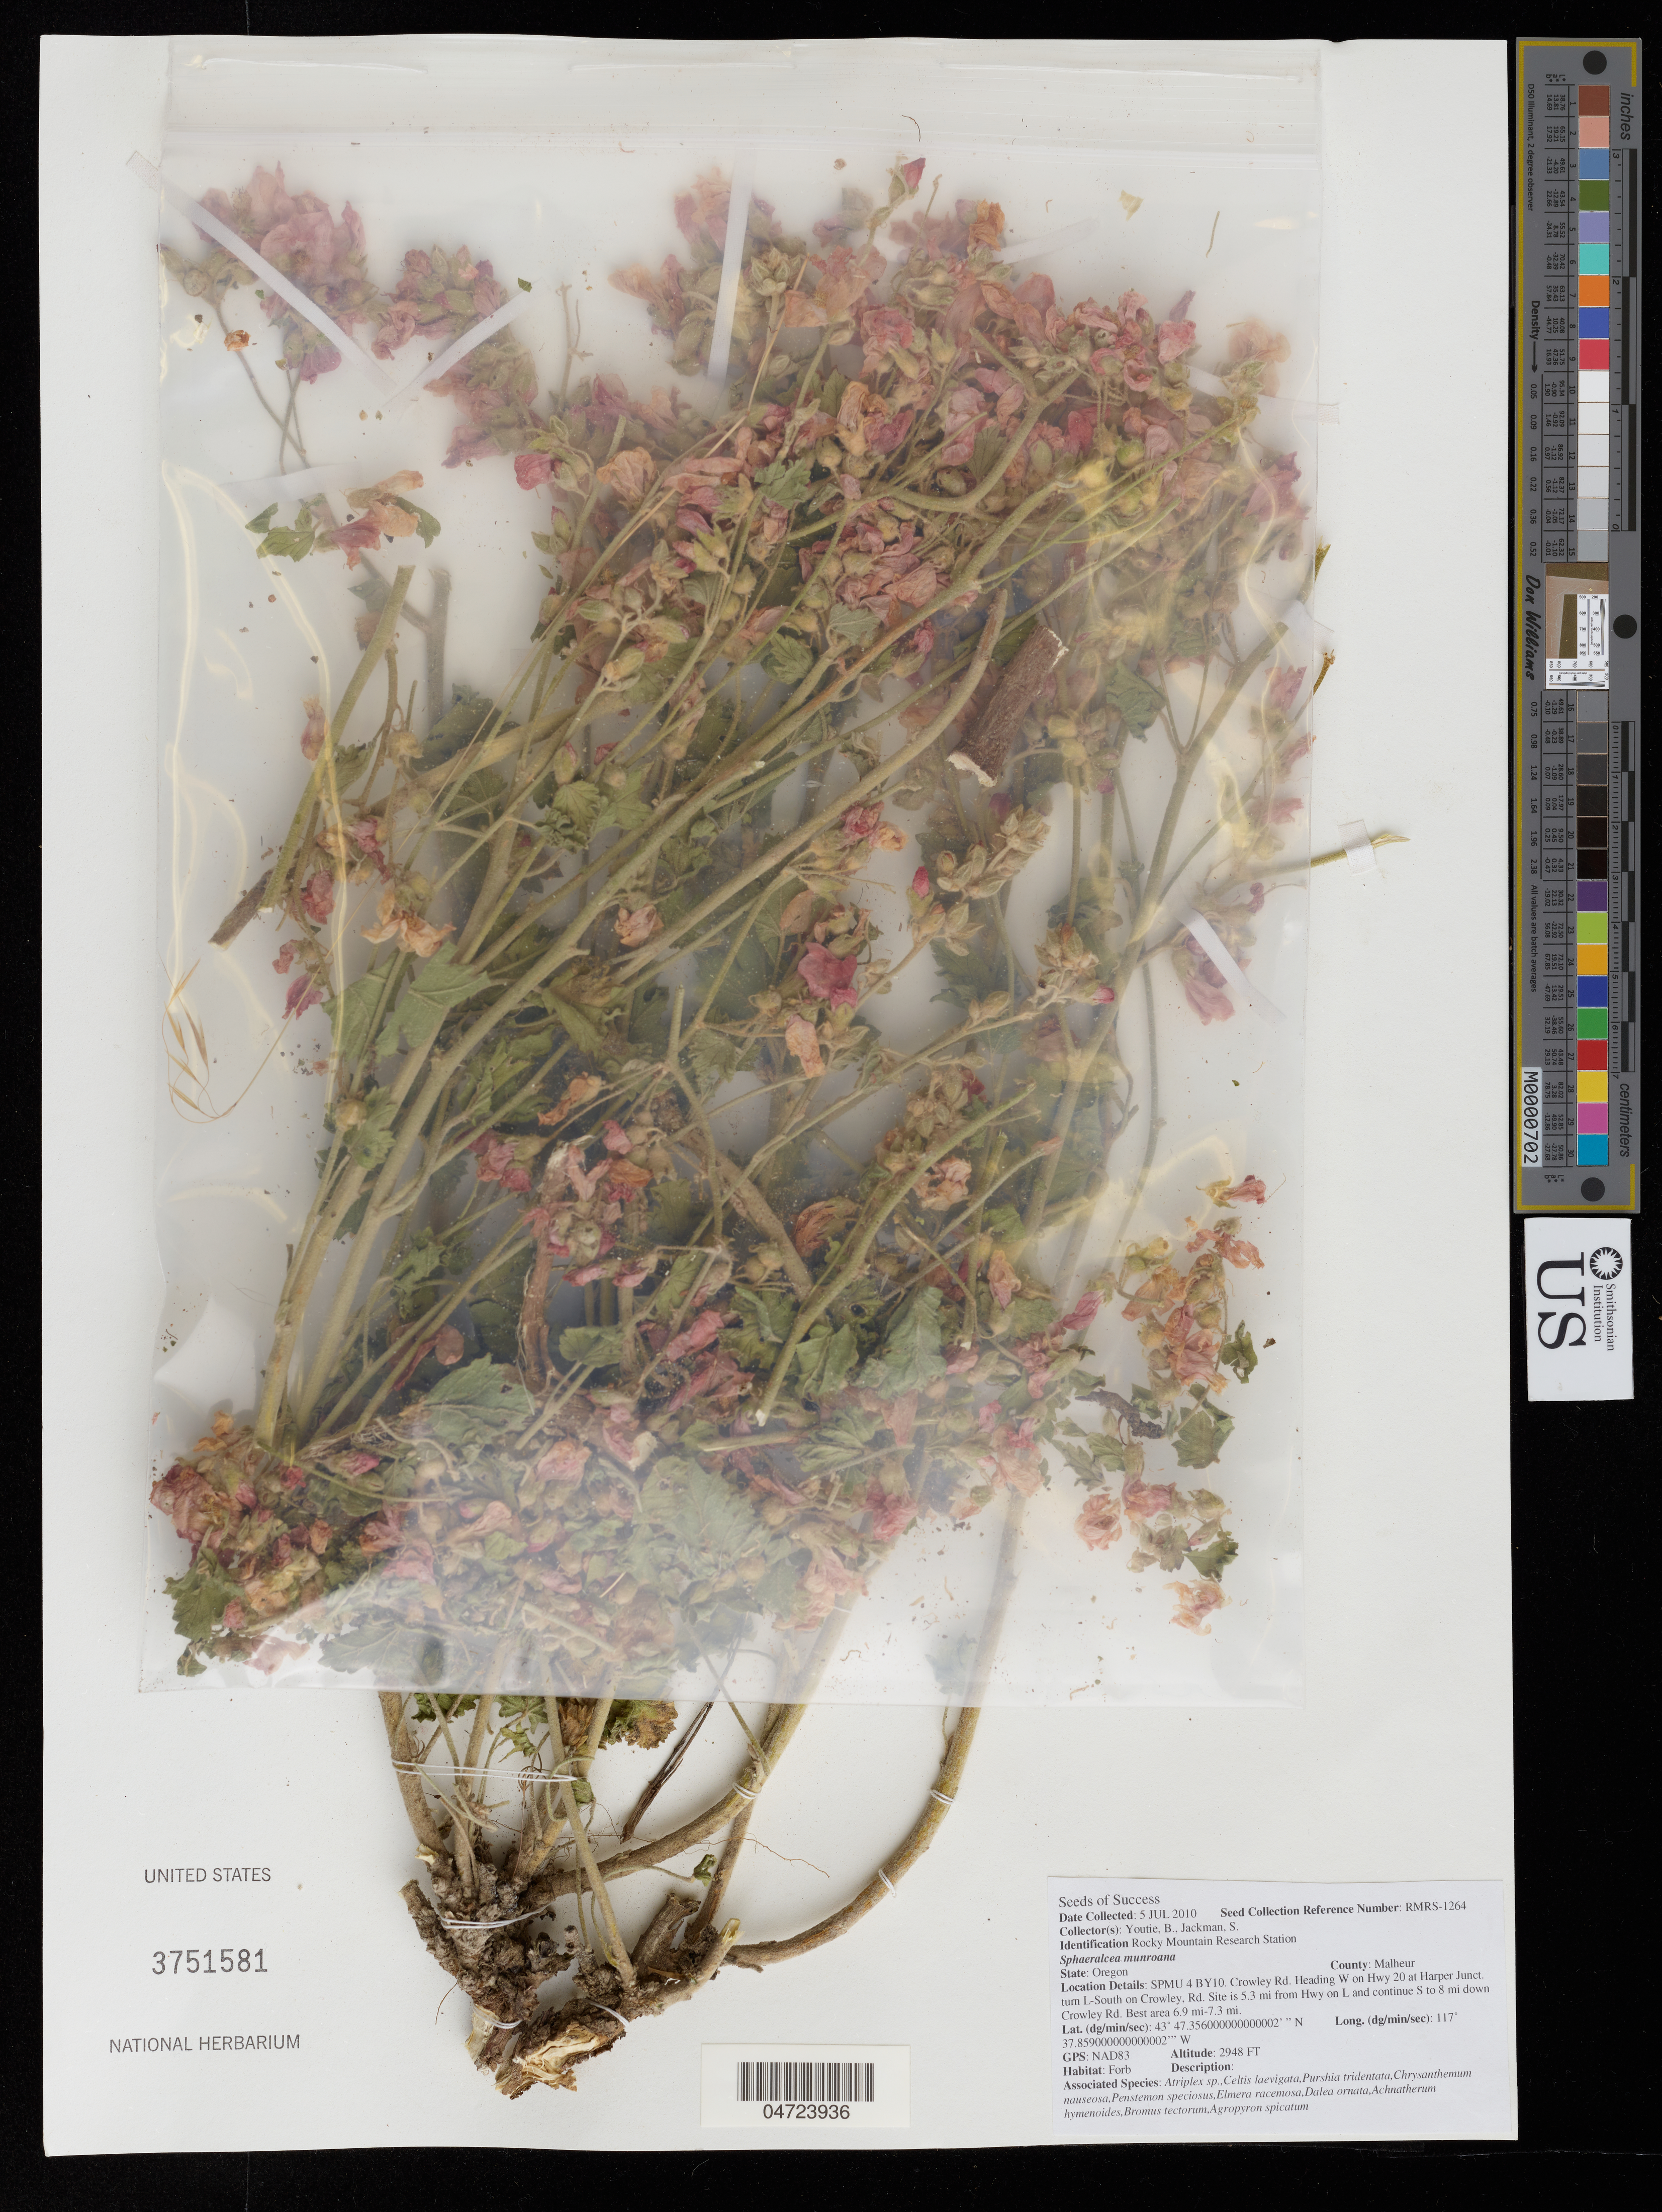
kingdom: Plantae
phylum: Tracheophyta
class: Magnoliopsida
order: Malvales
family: Malvaceae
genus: Sphaeralcea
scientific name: Sphaeralcea munroana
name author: (Douglas ex Lindl.) Spach ex A. Gray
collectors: B. Youtie & S. Jackman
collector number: RMRS-1264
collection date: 2010-07-05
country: United States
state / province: Oregon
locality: County: Malheur. SPMU 4 BY10. Crowley Rd. Heading W on Hwy 20 at Harper Junct. turn L-South on Crowley, Rd. Site is 5.3 mi from Hwy on L and continue S to 8 mi down Crowley Rd. Best area 6.9 mi-7.3 mi.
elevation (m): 899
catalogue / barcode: US 3751581